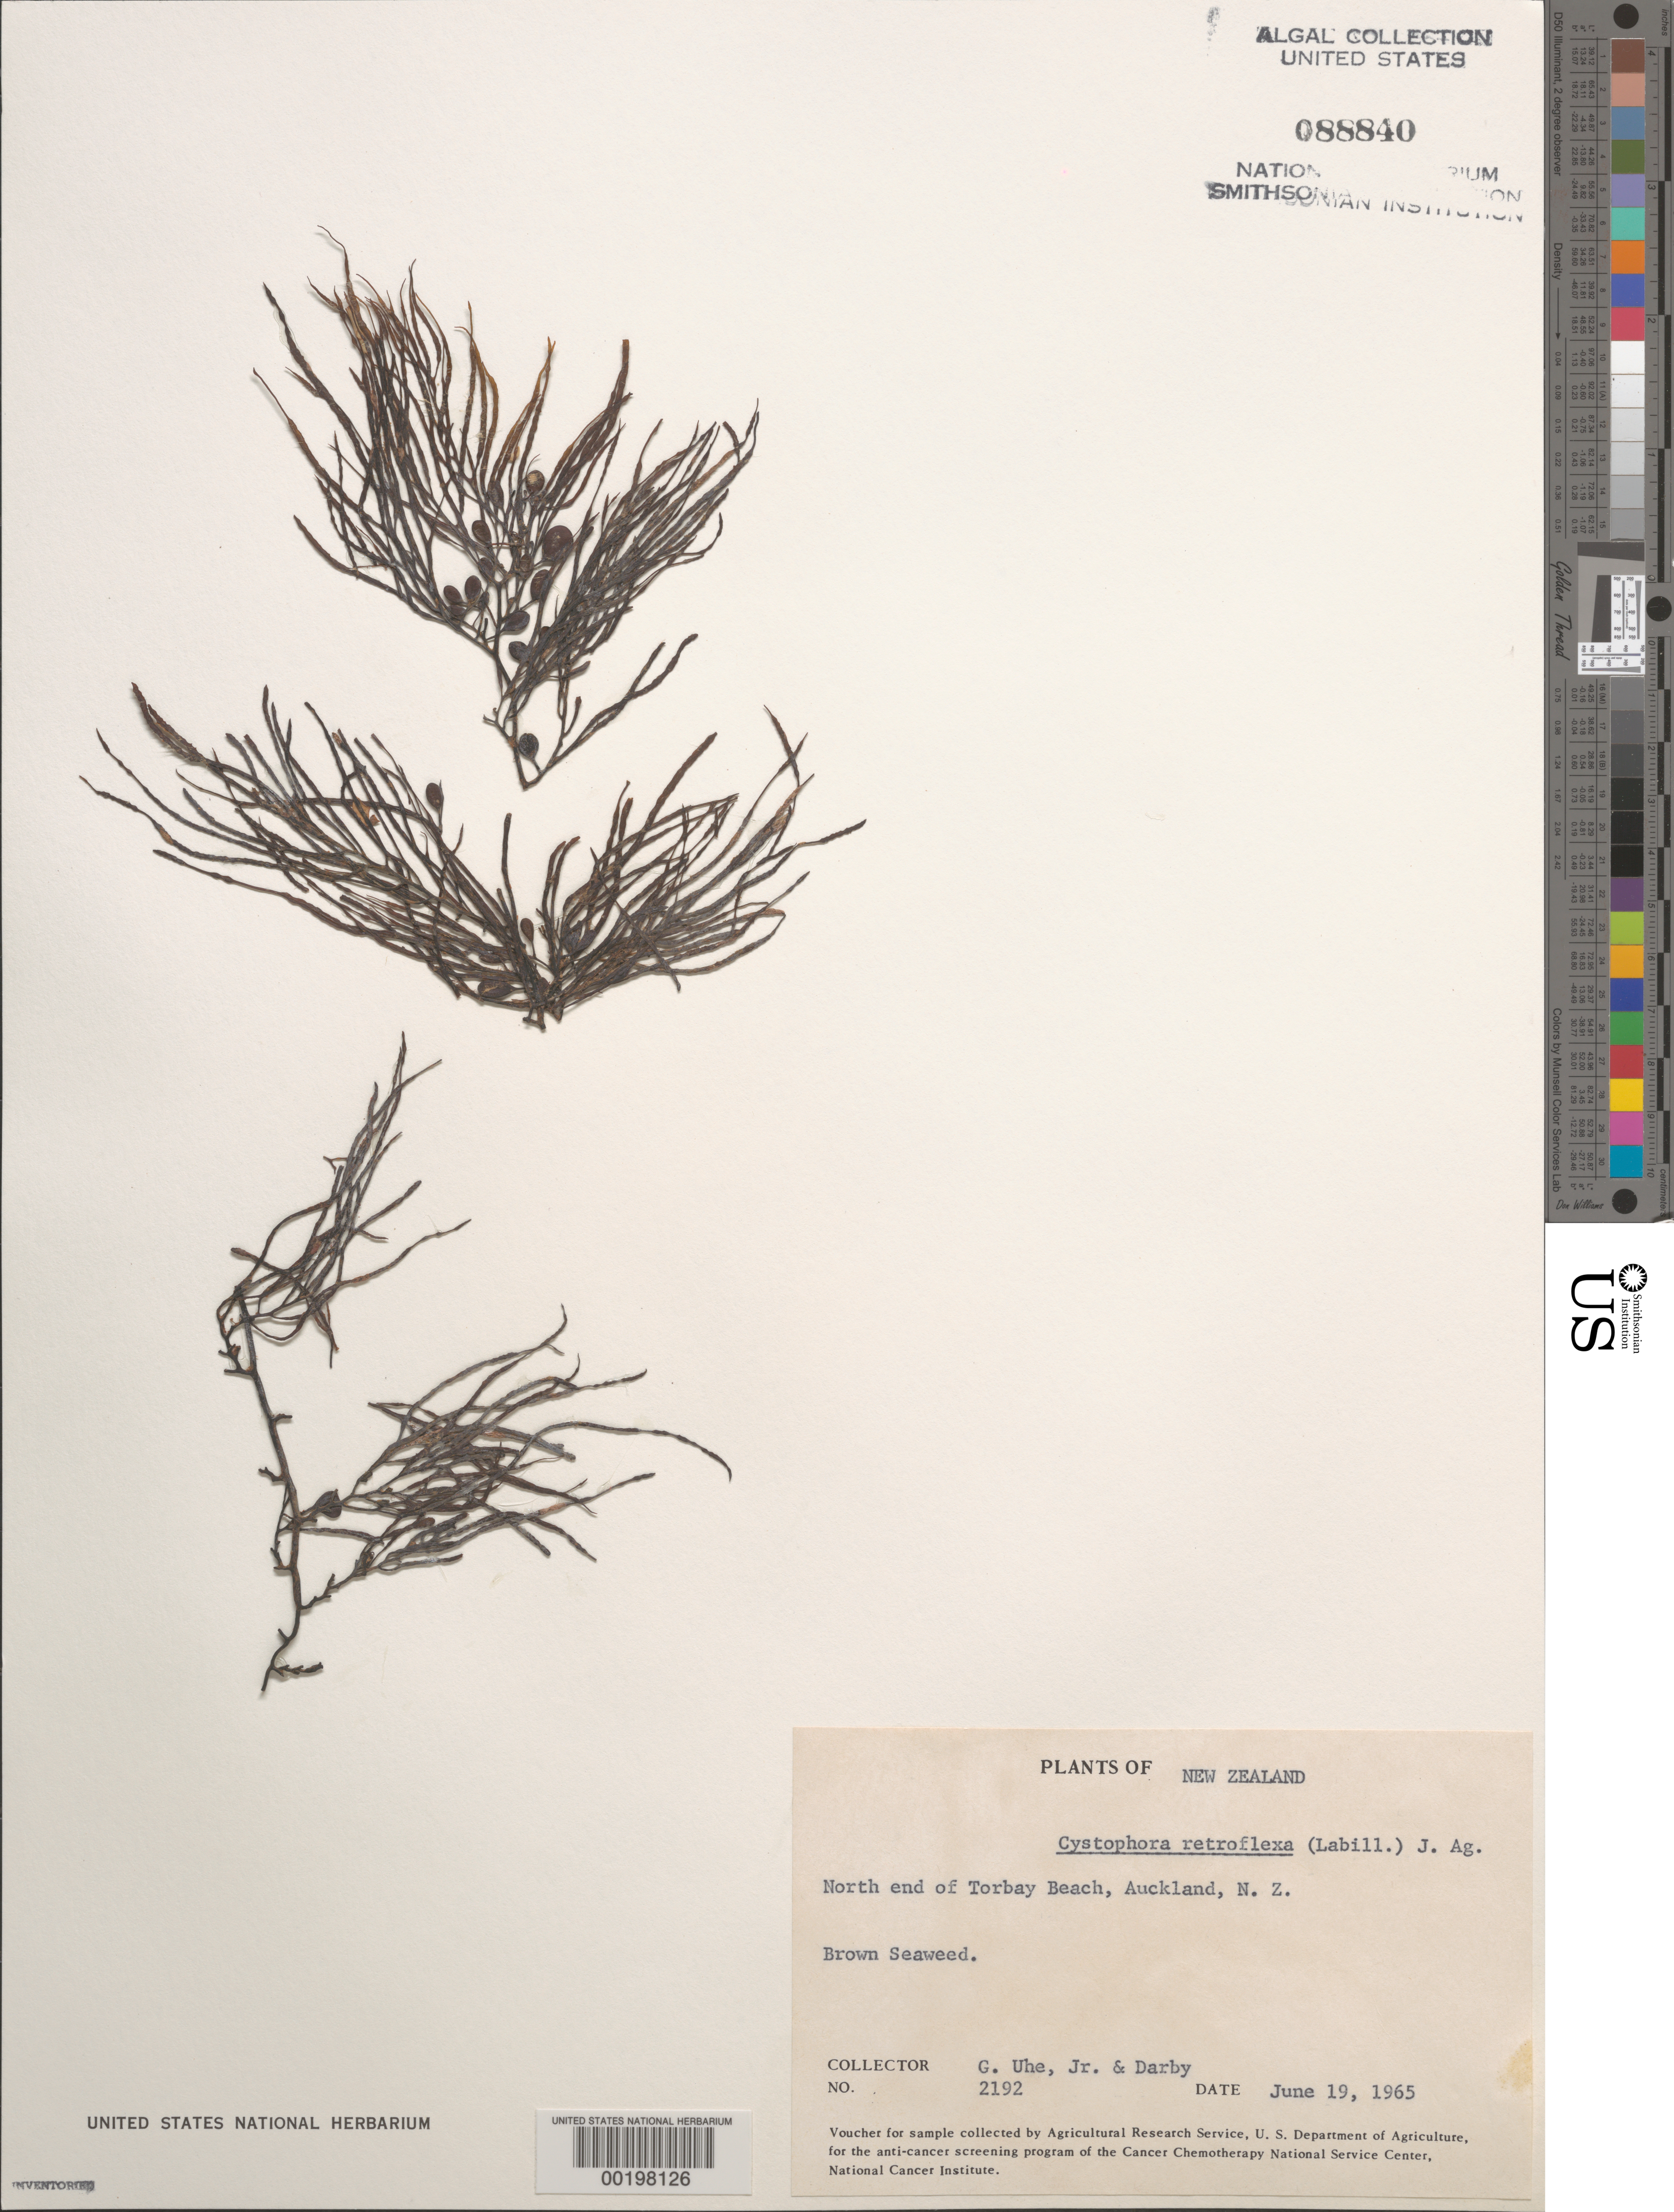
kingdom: Chromista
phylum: Ochrophyta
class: Phaeophyceae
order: Fucales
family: Sargassaceae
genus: Cystophora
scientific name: Cystophora retroflexa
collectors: G. Uhe Jr. & -. Darby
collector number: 2192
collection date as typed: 19 Jun 1965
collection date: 1965-06-19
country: New Zealand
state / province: Auckland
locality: Torbay beach, auckland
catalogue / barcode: US 88840